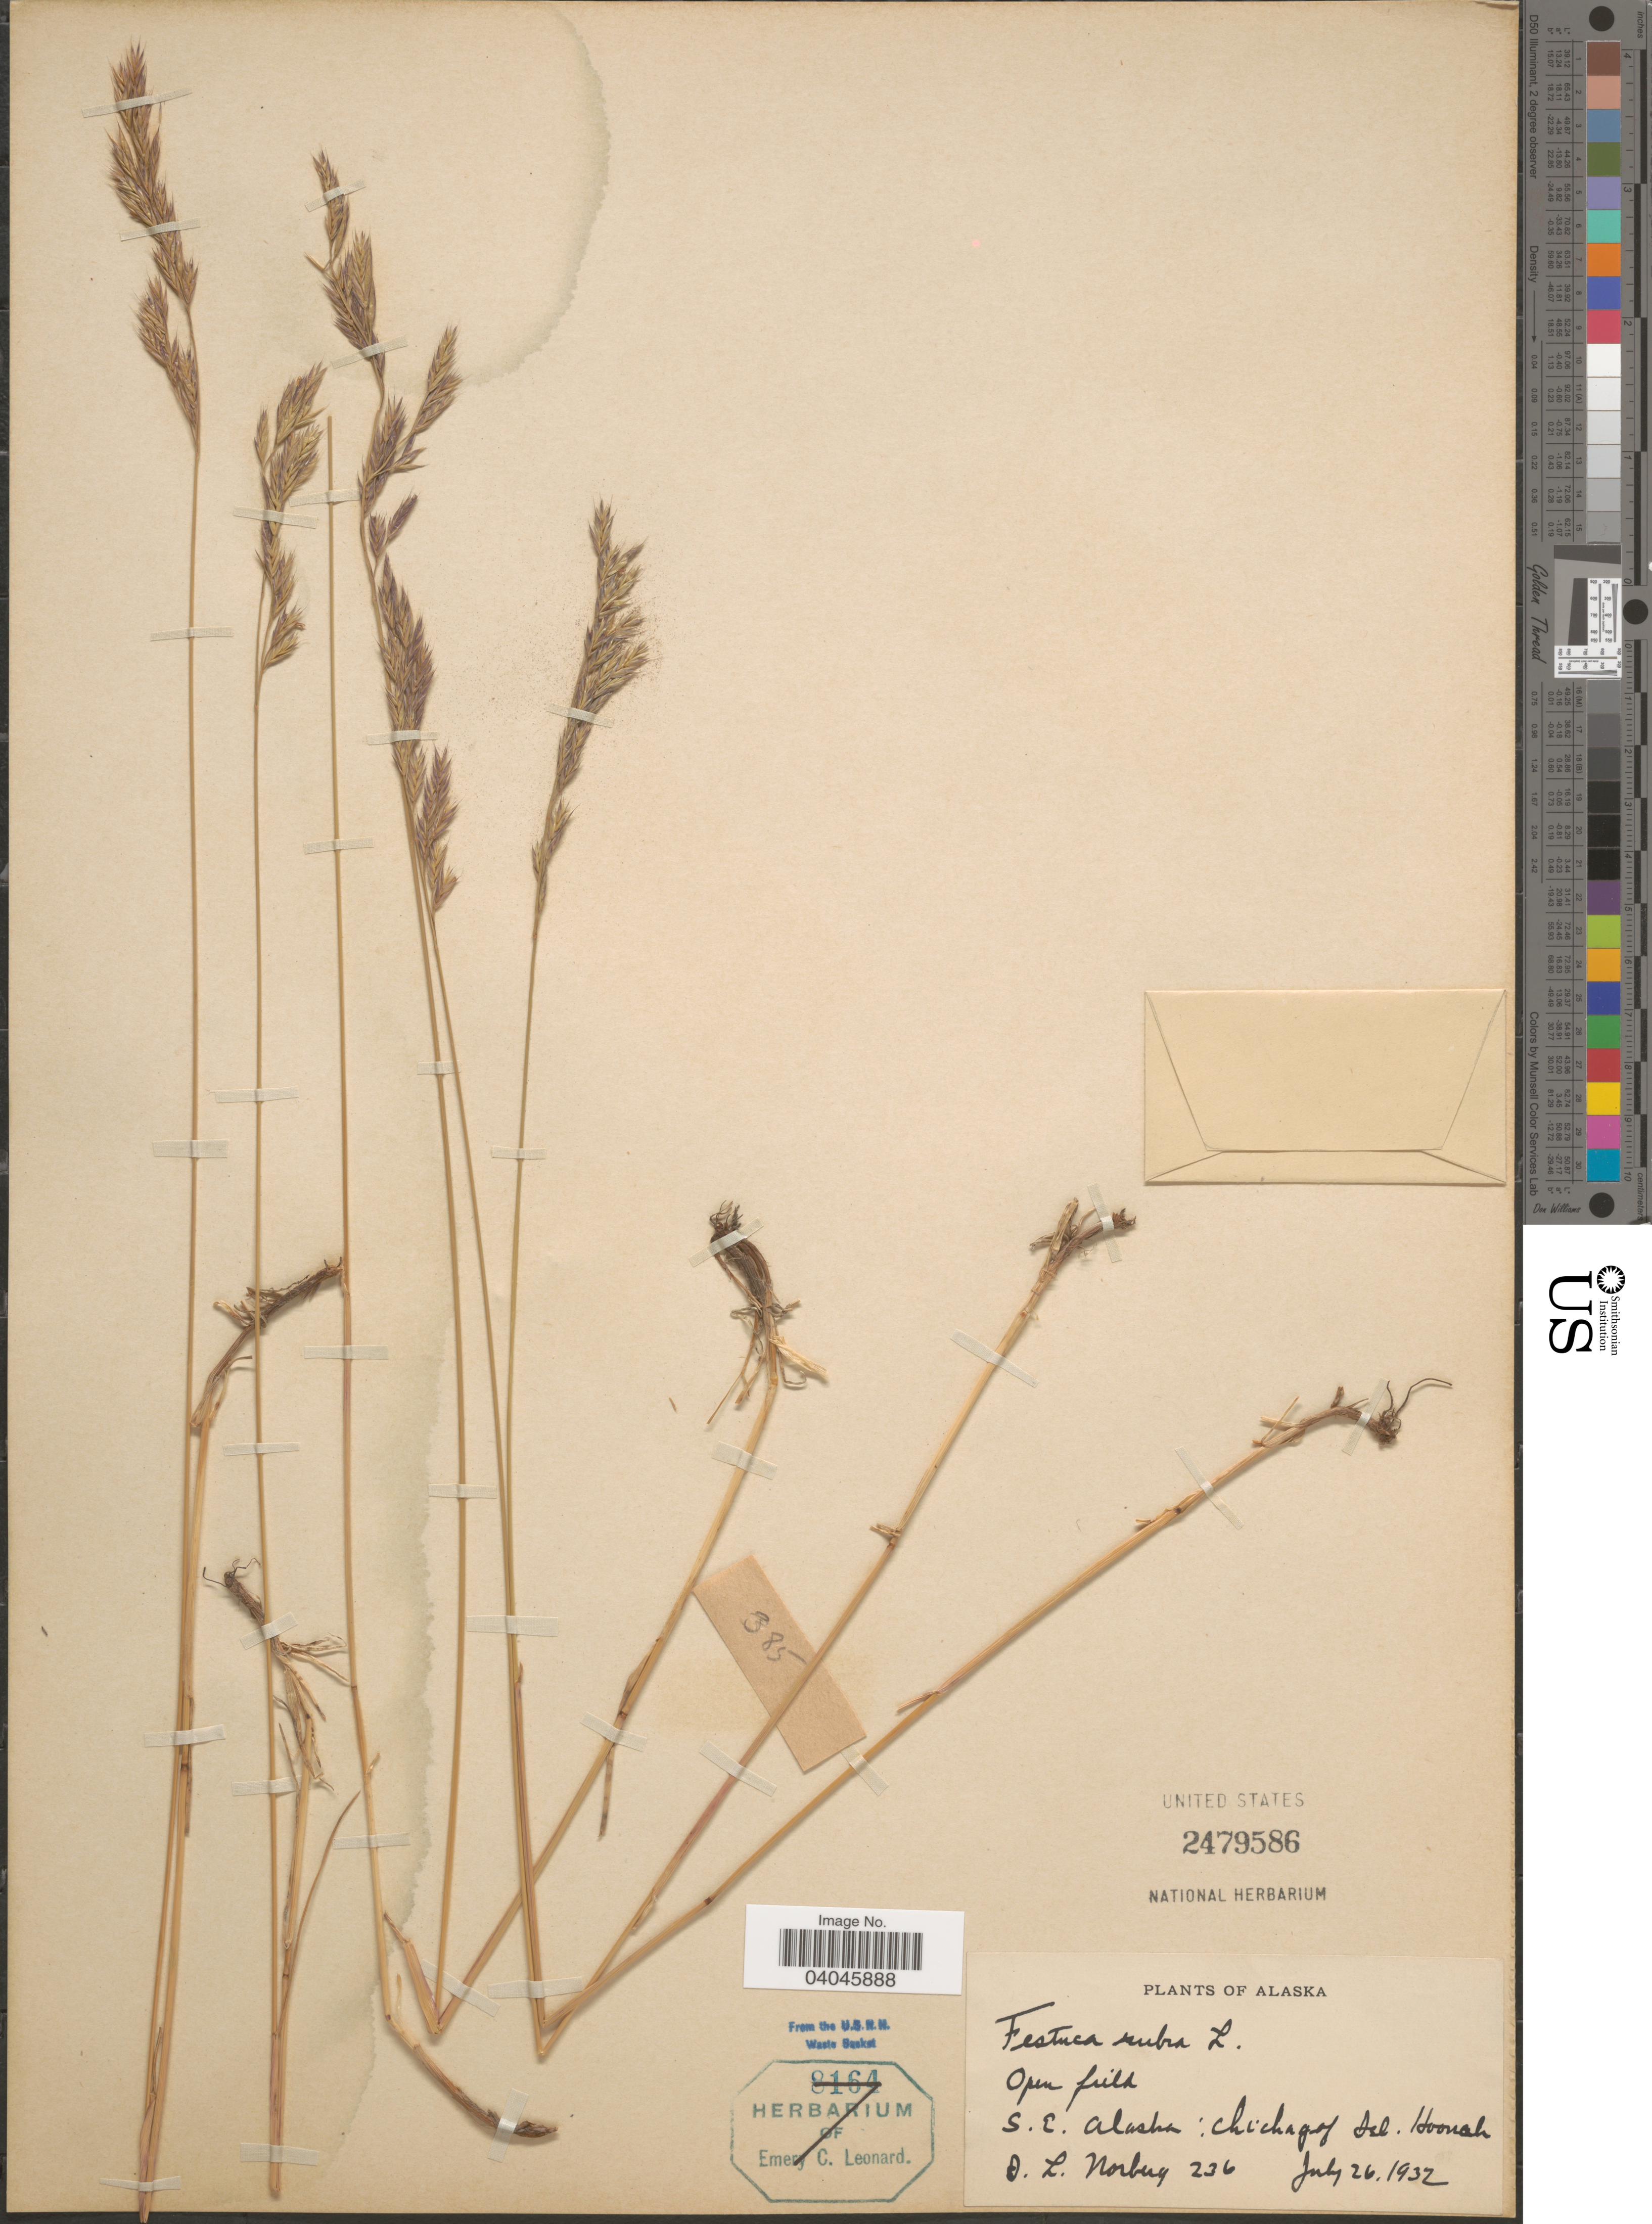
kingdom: Plantae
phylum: Tracheophyta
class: Liliopsida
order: Poales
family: Poaceae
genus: Festuca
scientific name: Festuca rubra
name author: L.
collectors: I. Norberg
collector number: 236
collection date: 1932-07-26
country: United States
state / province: Alaska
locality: S.E. Alaska: Chichagof Isl. Hoonah.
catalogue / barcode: US 2479586